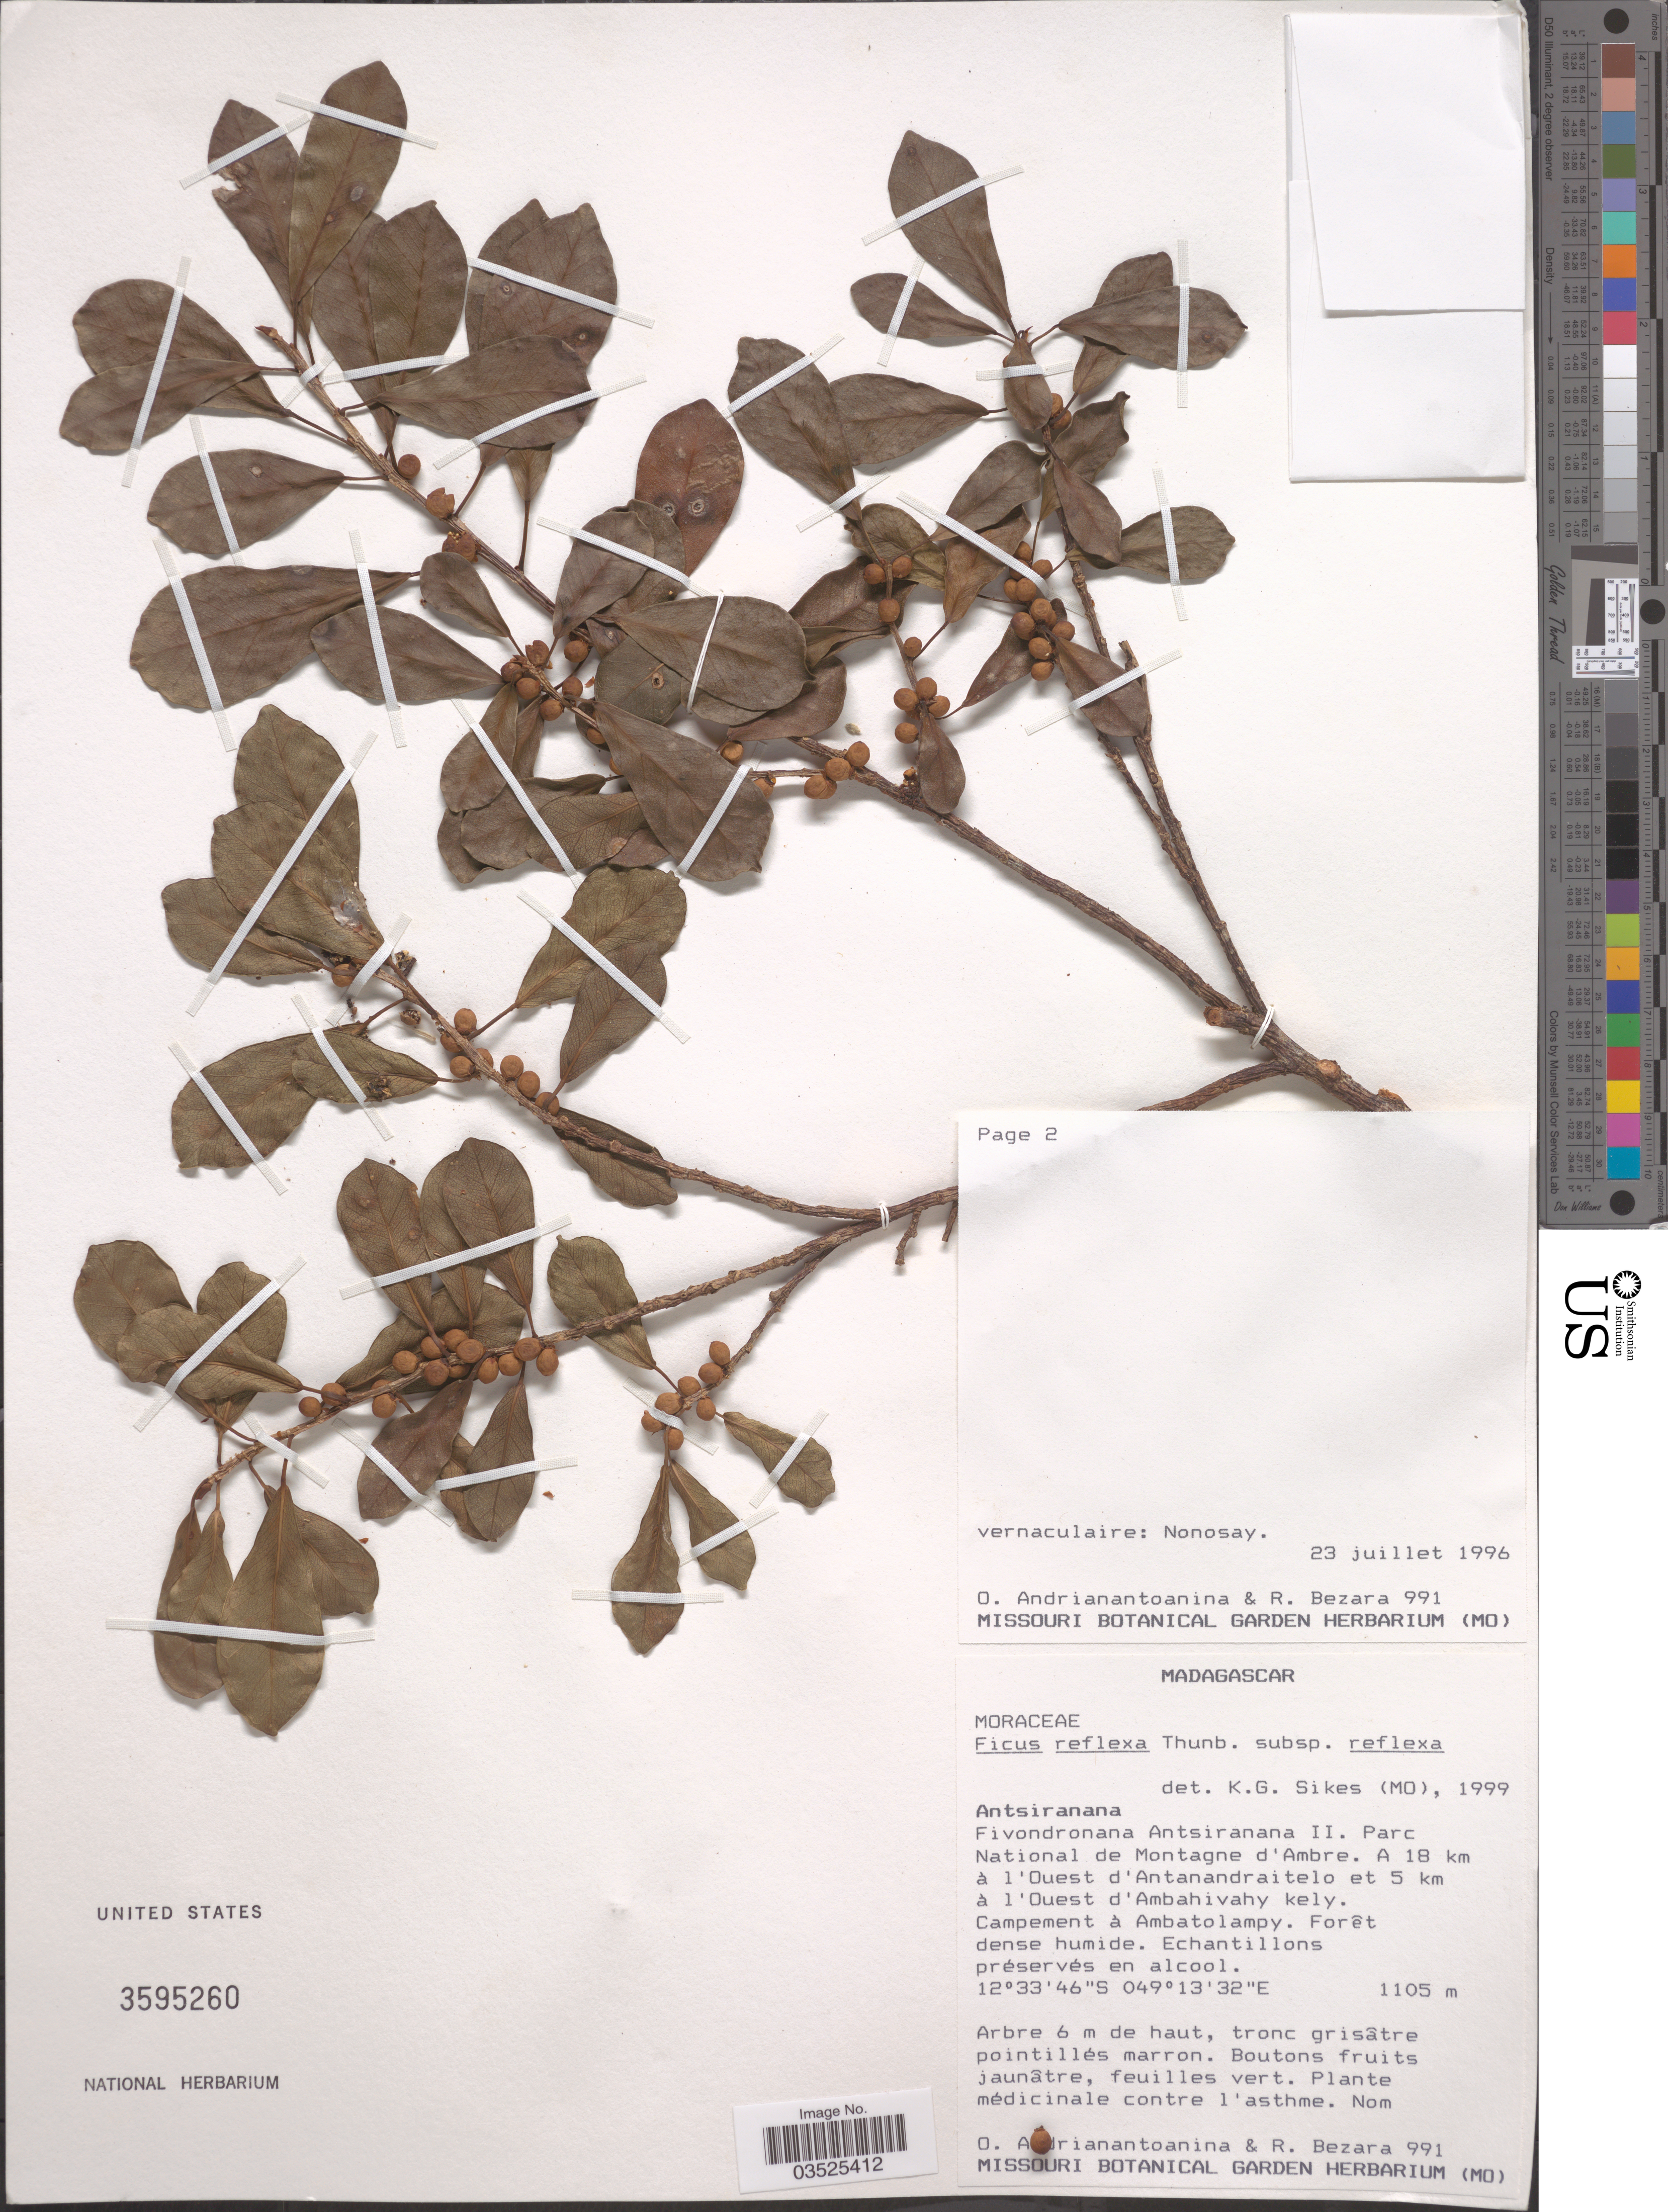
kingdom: Plantae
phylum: Tracheophyta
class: Magnoliopsida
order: Rosales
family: Moraceae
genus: Ficus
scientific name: Ficus reflexa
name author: Thunb.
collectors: O. Andrianantoanina & R. Bezara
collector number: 991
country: Madagascar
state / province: Diana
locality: Fivondronana Antsiranana II. Parc National de Montagne d'Ambre. A 18 km à l'Ouest d'Antanandraitelo et 5 km à l'Ouest d'Ambahivahy kely.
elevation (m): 1105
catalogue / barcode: US 3595260